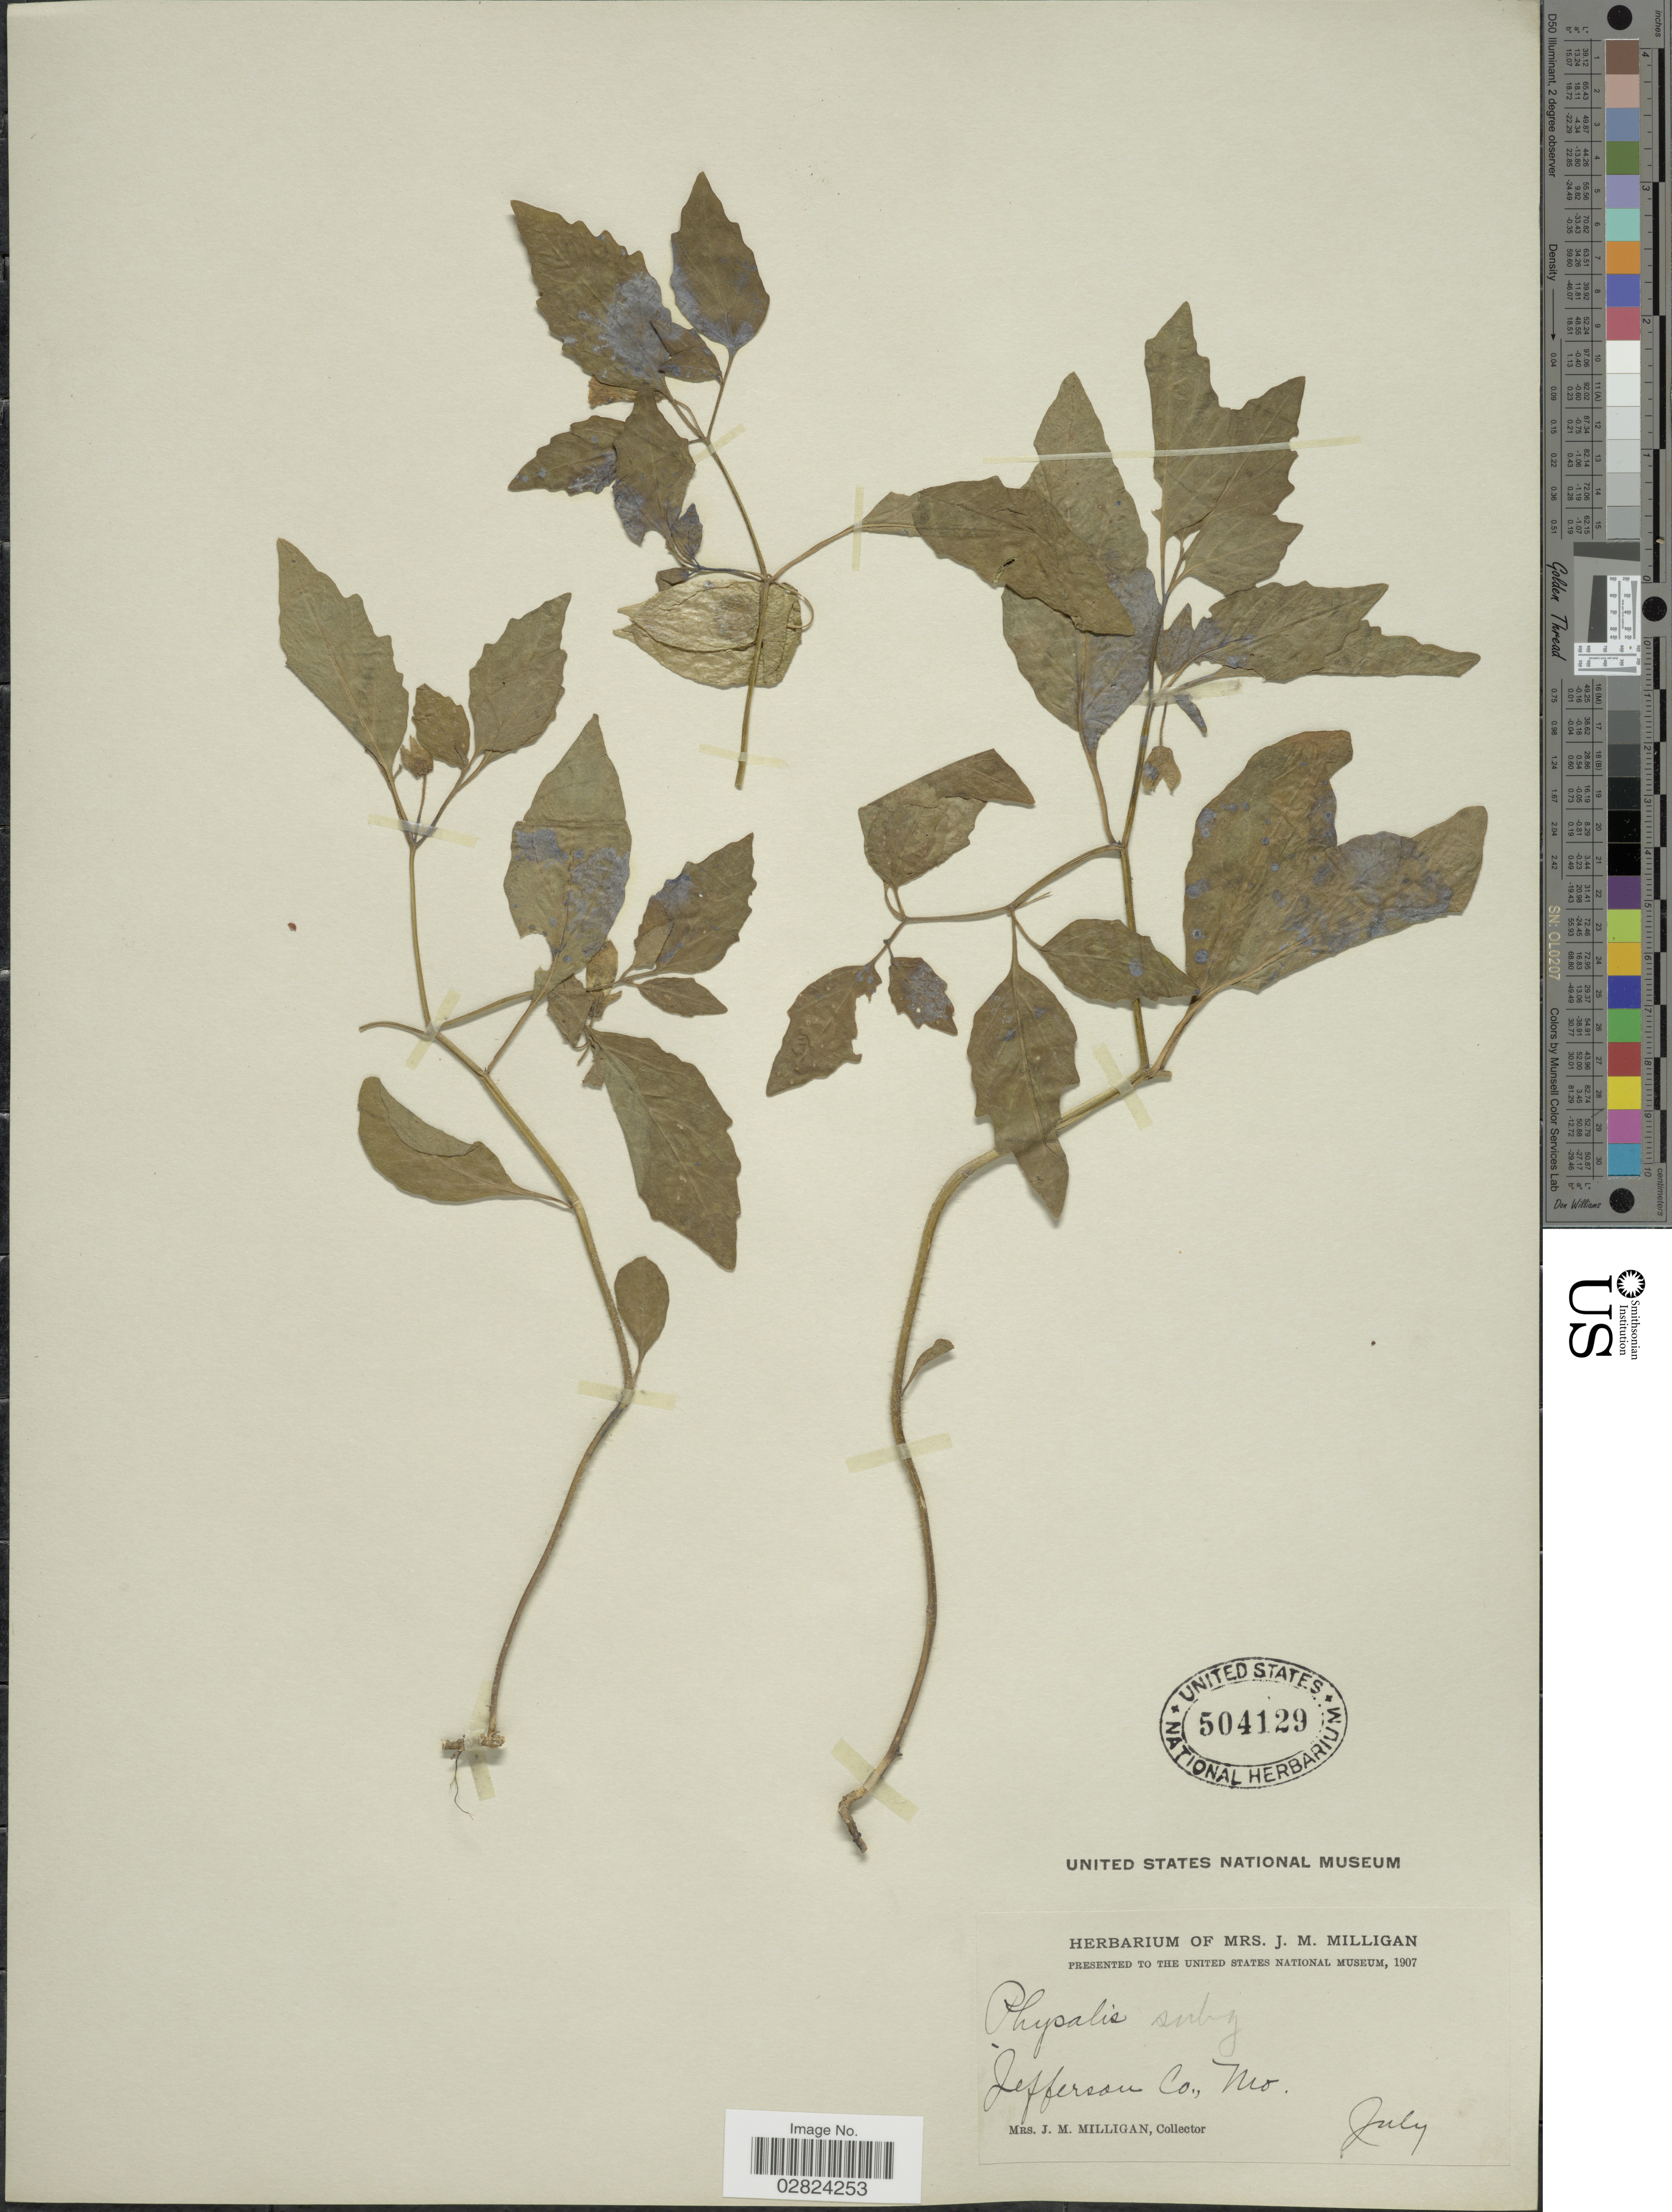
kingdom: Plantae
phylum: Tracheophyta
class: Magnoliopsida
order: Solanales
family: Solanaceae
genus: Physalis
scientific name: Physalis subglabrata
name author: Mack. & Bush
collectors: J. Milligan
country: United States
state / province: Missouri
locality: Jefferson Co., Mo.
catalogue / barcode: US 504129